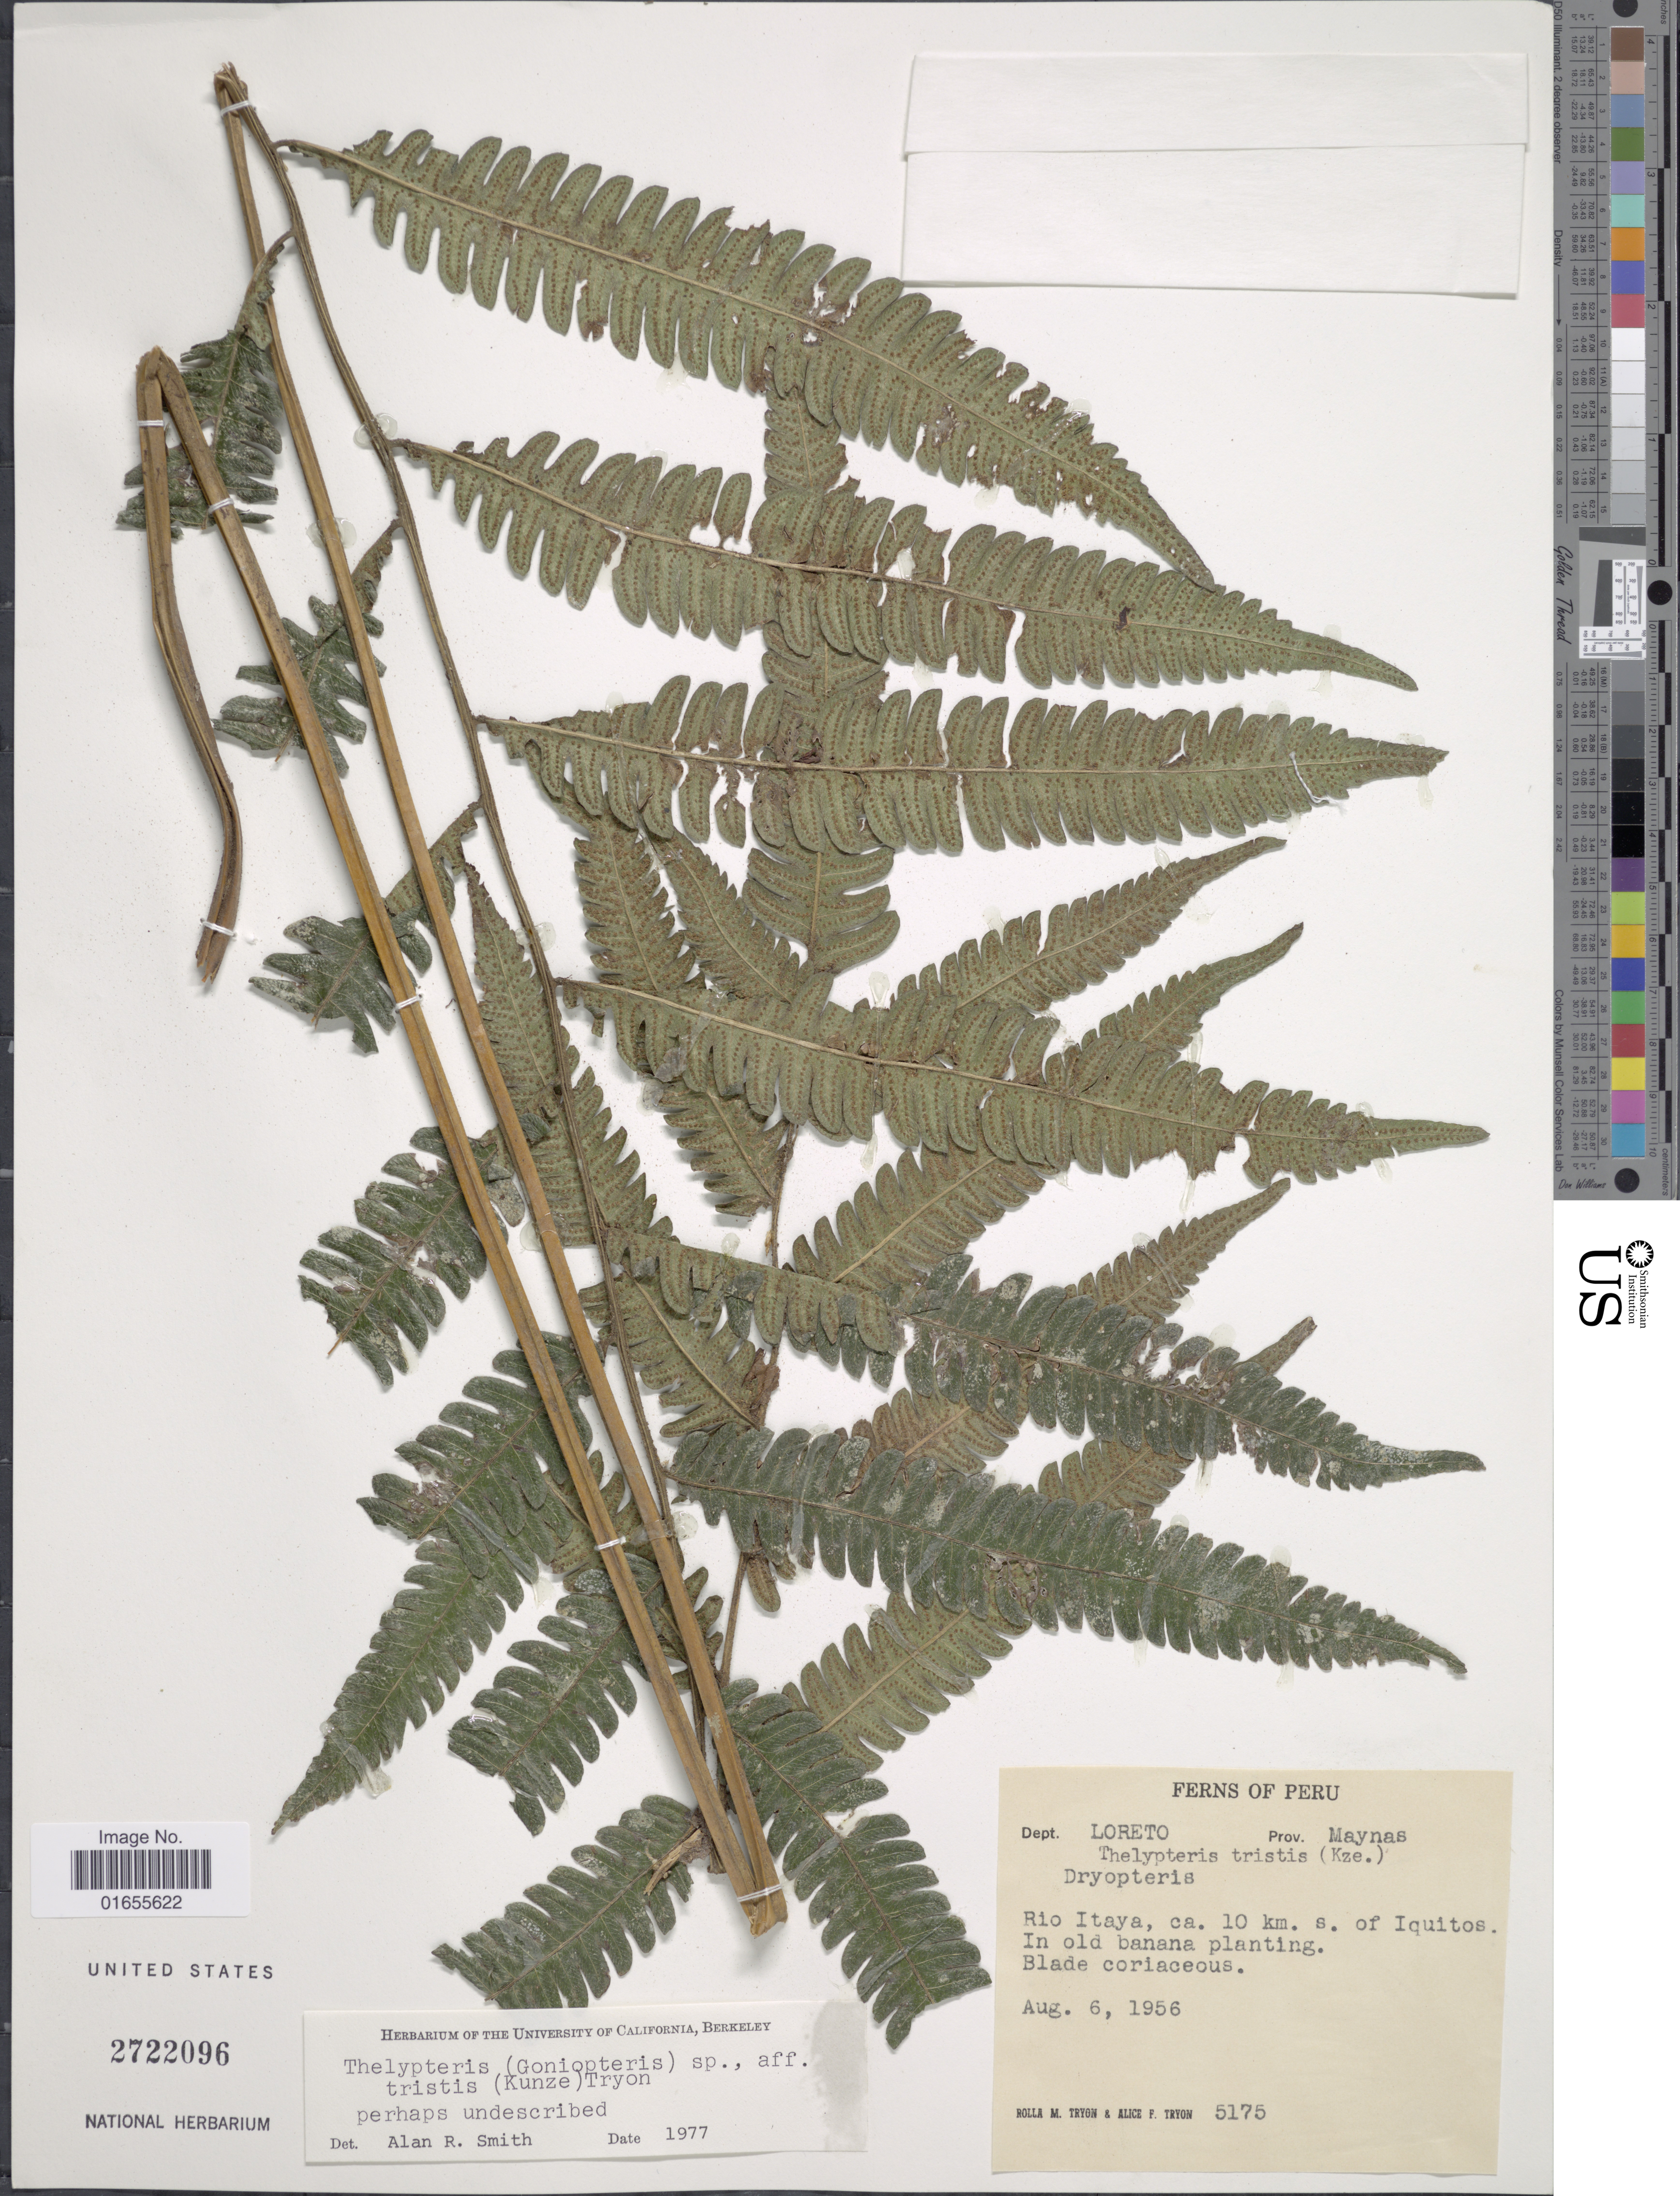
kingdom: Plantae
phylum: Tracheophyta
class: Polypodiopsida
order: Polypodiales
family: Thelypteridaceae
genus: Goniopteris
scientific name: Goniopteris tristis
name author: (Kuntze) Brade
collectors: R. M. Tryon & A. F. Tryon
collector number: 5175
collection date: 1956-08-06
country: Peru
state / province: Loreto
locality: Maynas, Rio Itaya, ca. 10 km. S. of Iquitos. In old banana planting. Blade coriaceous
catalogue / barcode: US 2722096